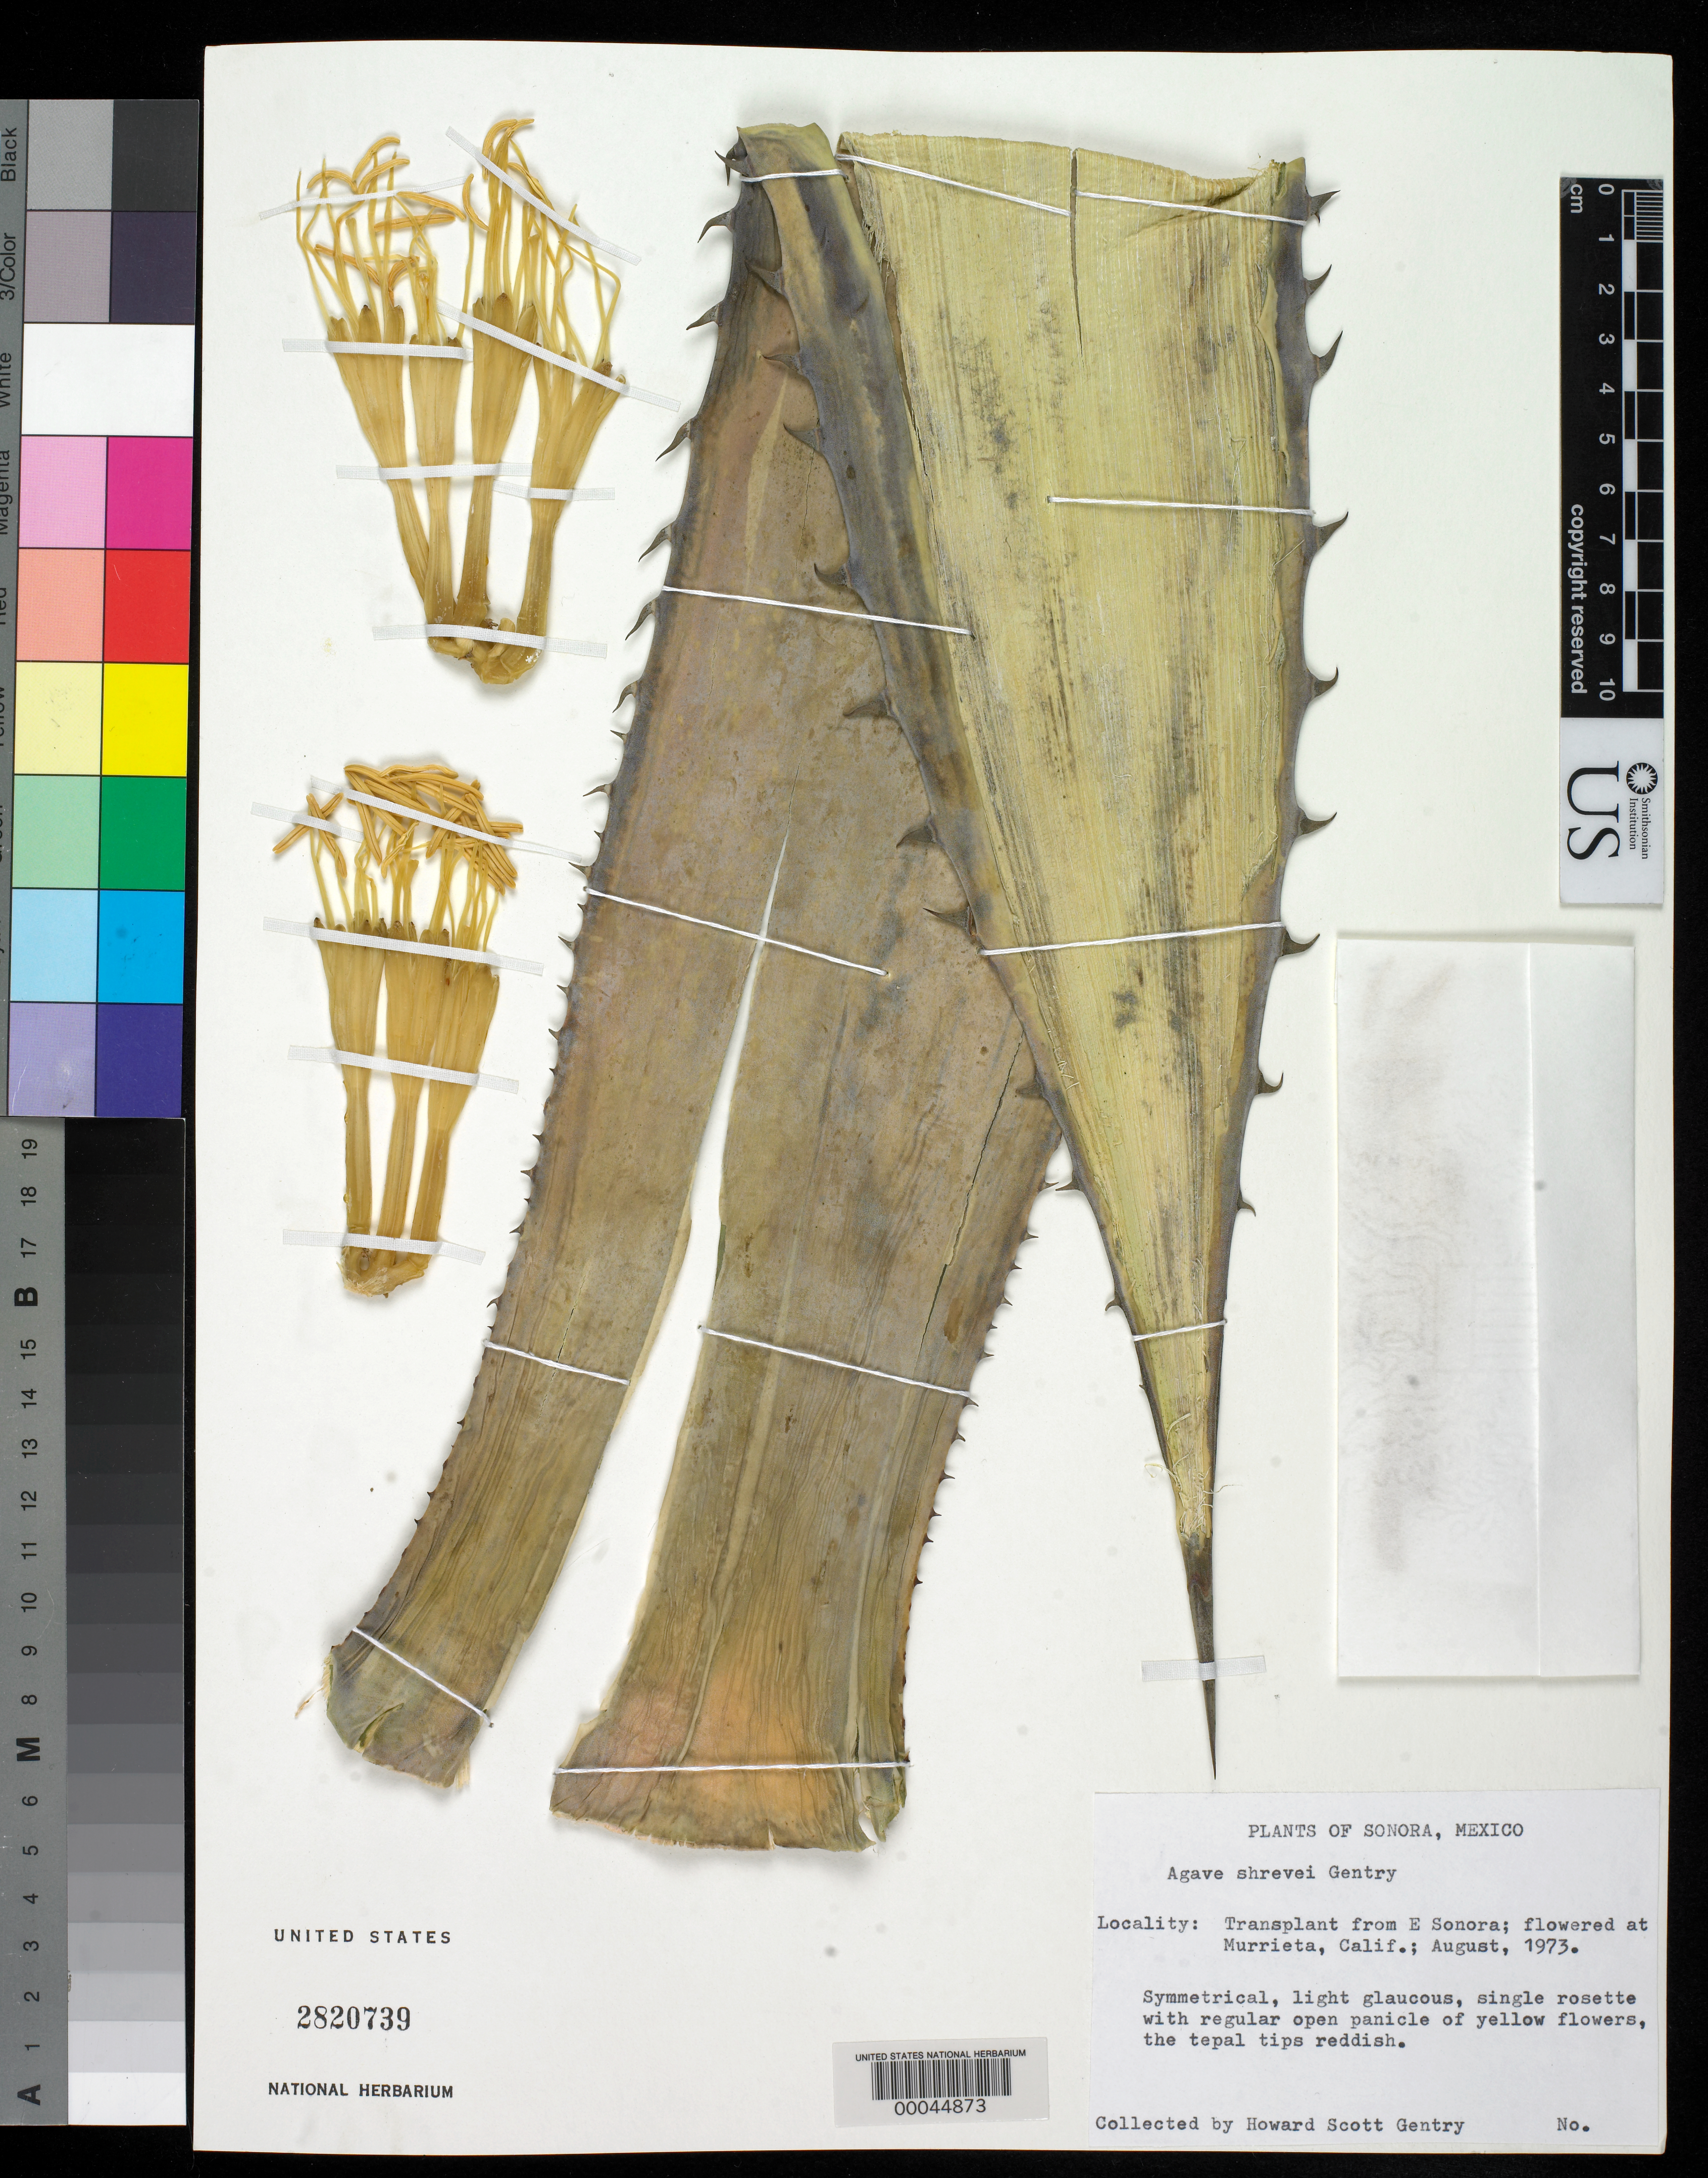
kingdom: Plantae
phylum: Tracheophyta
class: Liliopsida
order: Asparagales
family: Asparagaceae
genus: Agave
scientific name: Agave shrevei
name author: Gentry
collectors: H. S. Gentry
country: Mexico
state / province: Sonora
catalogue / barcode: US 2820739